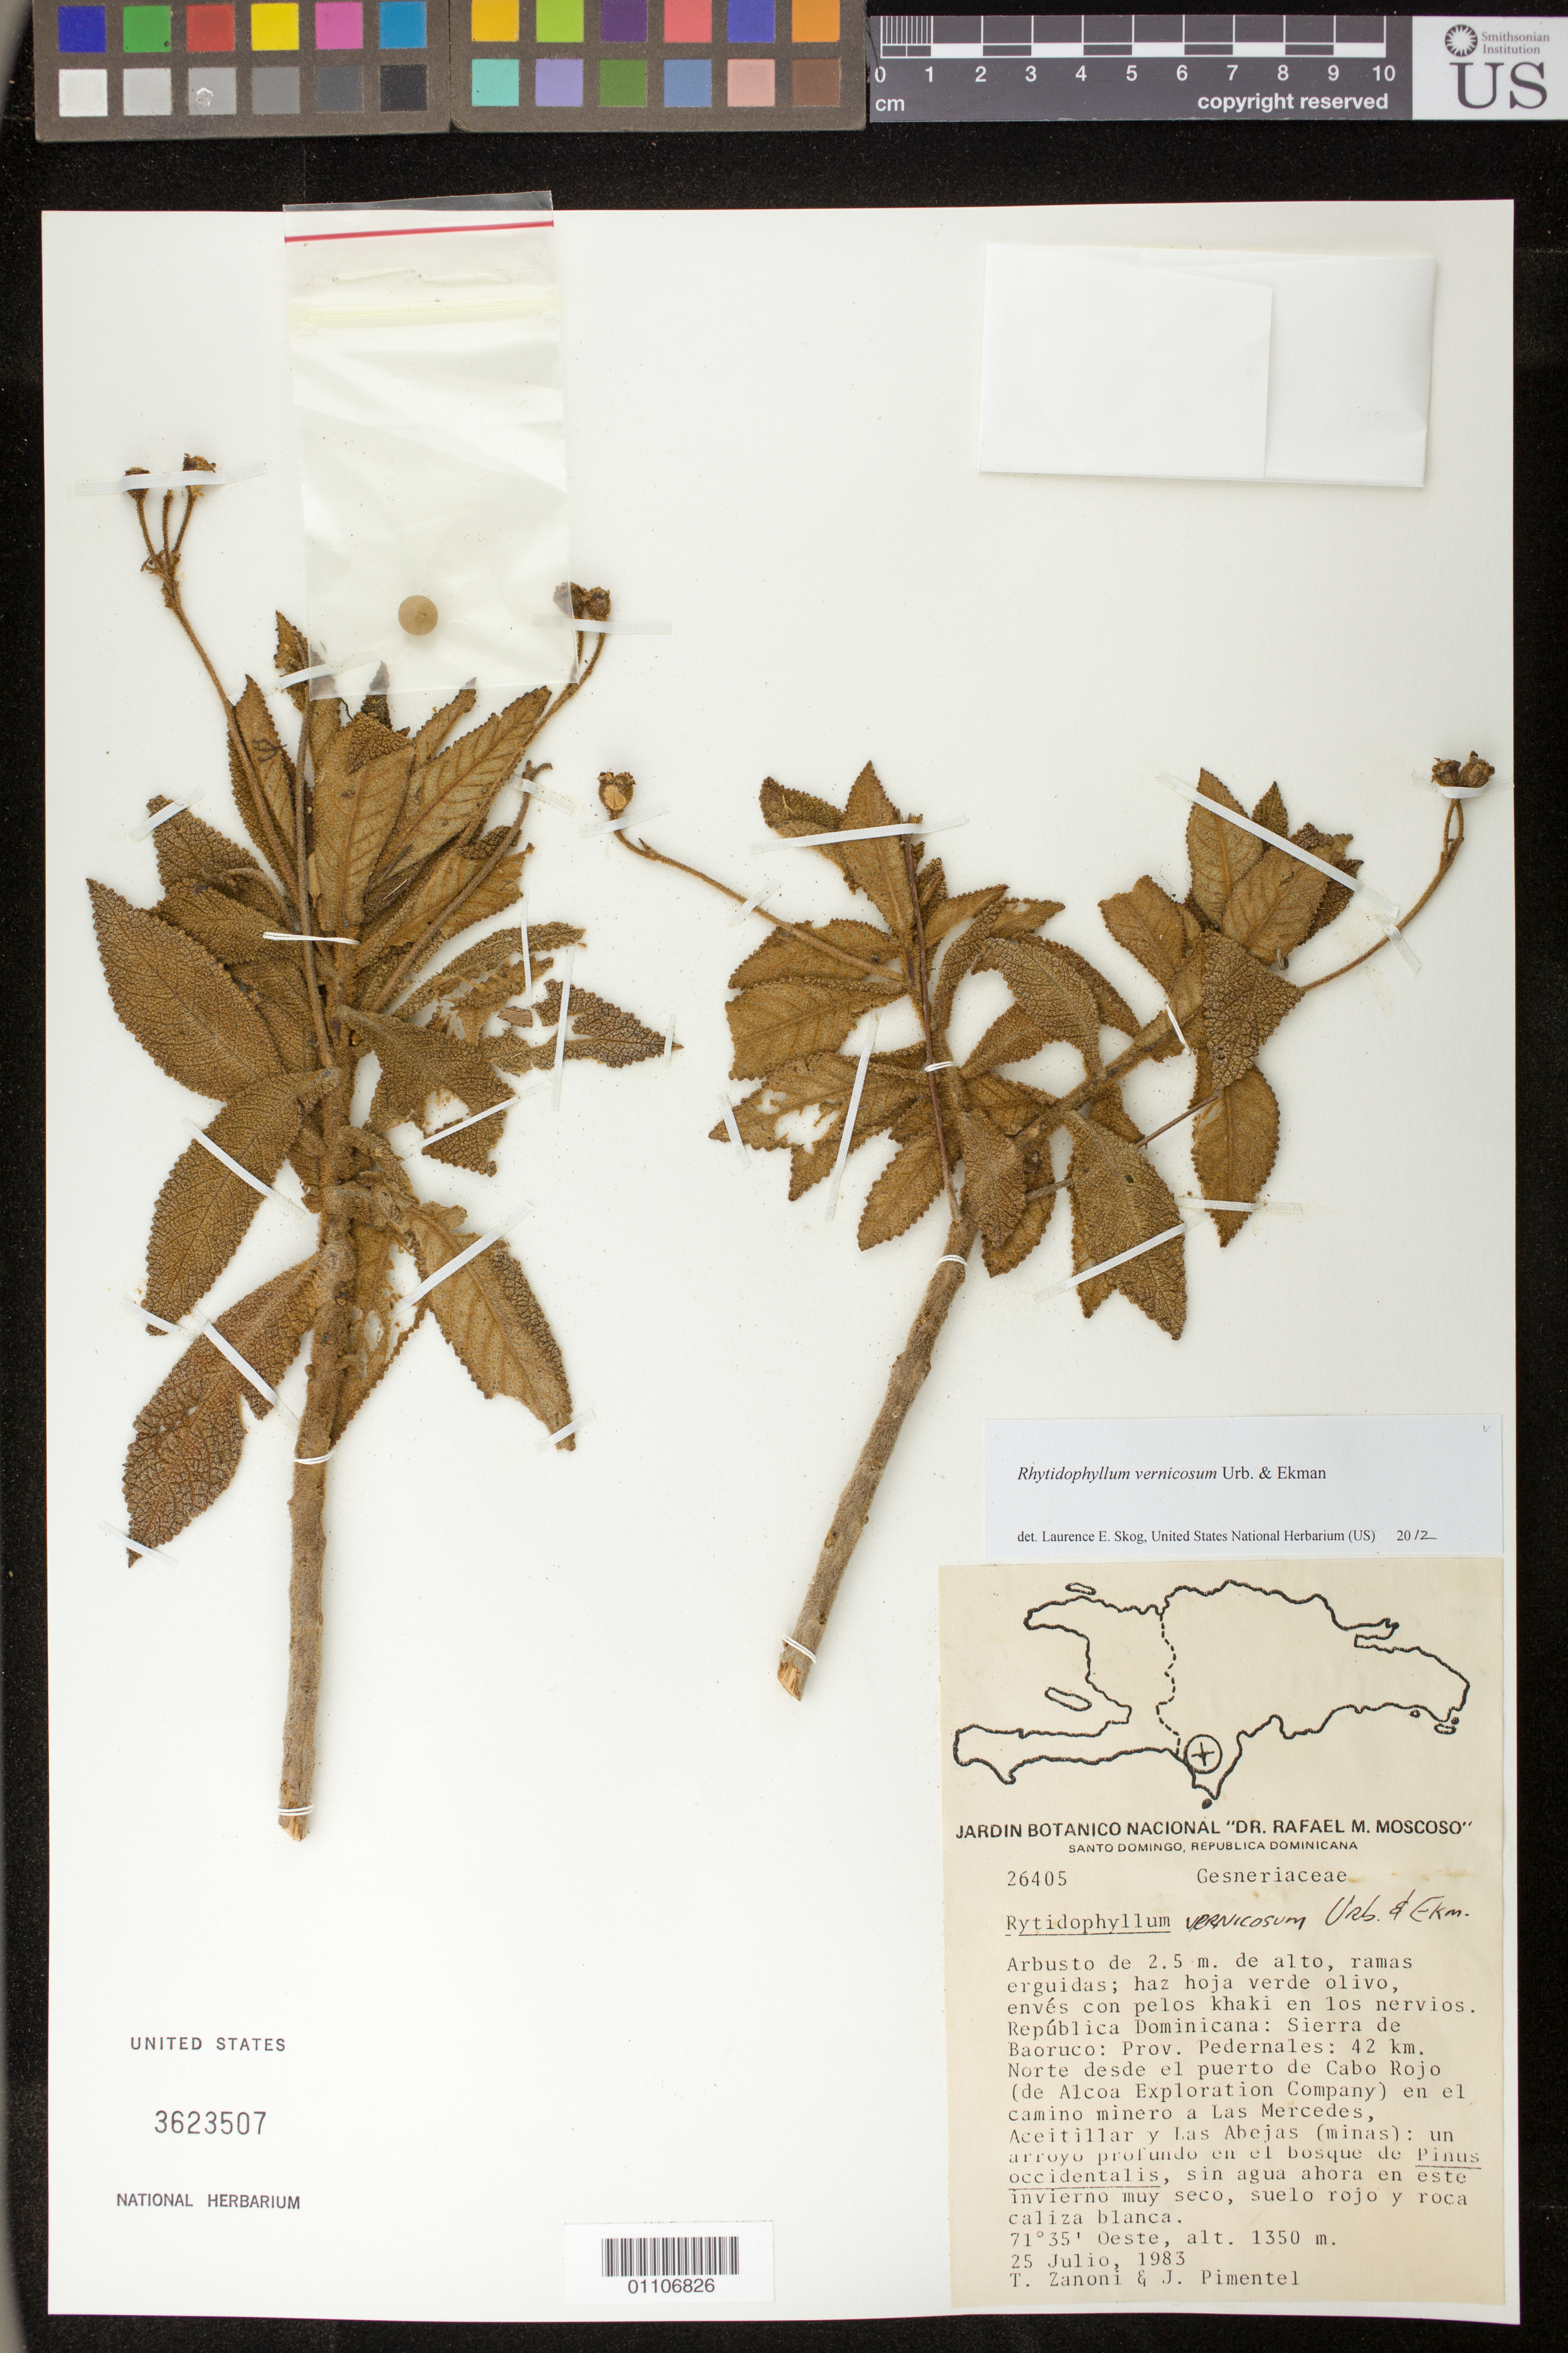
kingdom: Plantae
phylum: Tracheophyta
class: Magnoliopsida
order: Lamiales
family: Gesneriaceae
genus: Rhytidophyllum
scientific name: Rhytidophyllum vernicosum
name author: Urb. & Ekman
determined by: Skog, Laurence E.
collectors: T. A. Zanoni & J. Pimentel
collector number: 26405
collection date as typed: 25 Jul 1983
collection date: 1983-07-25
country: Dominican Republic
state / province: Pedernales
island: Hispaniola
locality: Sierra de Baoruco: 42 km. Norte desde el puerto de Cabo Rojo (de Alcoa Exploration Company) en el camino minero a Las Mercedes, Aceitillar y Las Abejas (minas)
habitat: Un arroyo profundo en el bosque de Pinus occidentalis, sin agua ahora en este invierno muy seco, suelo rojo y roca caliza blanca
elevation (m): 1350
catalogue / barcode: US 3623507